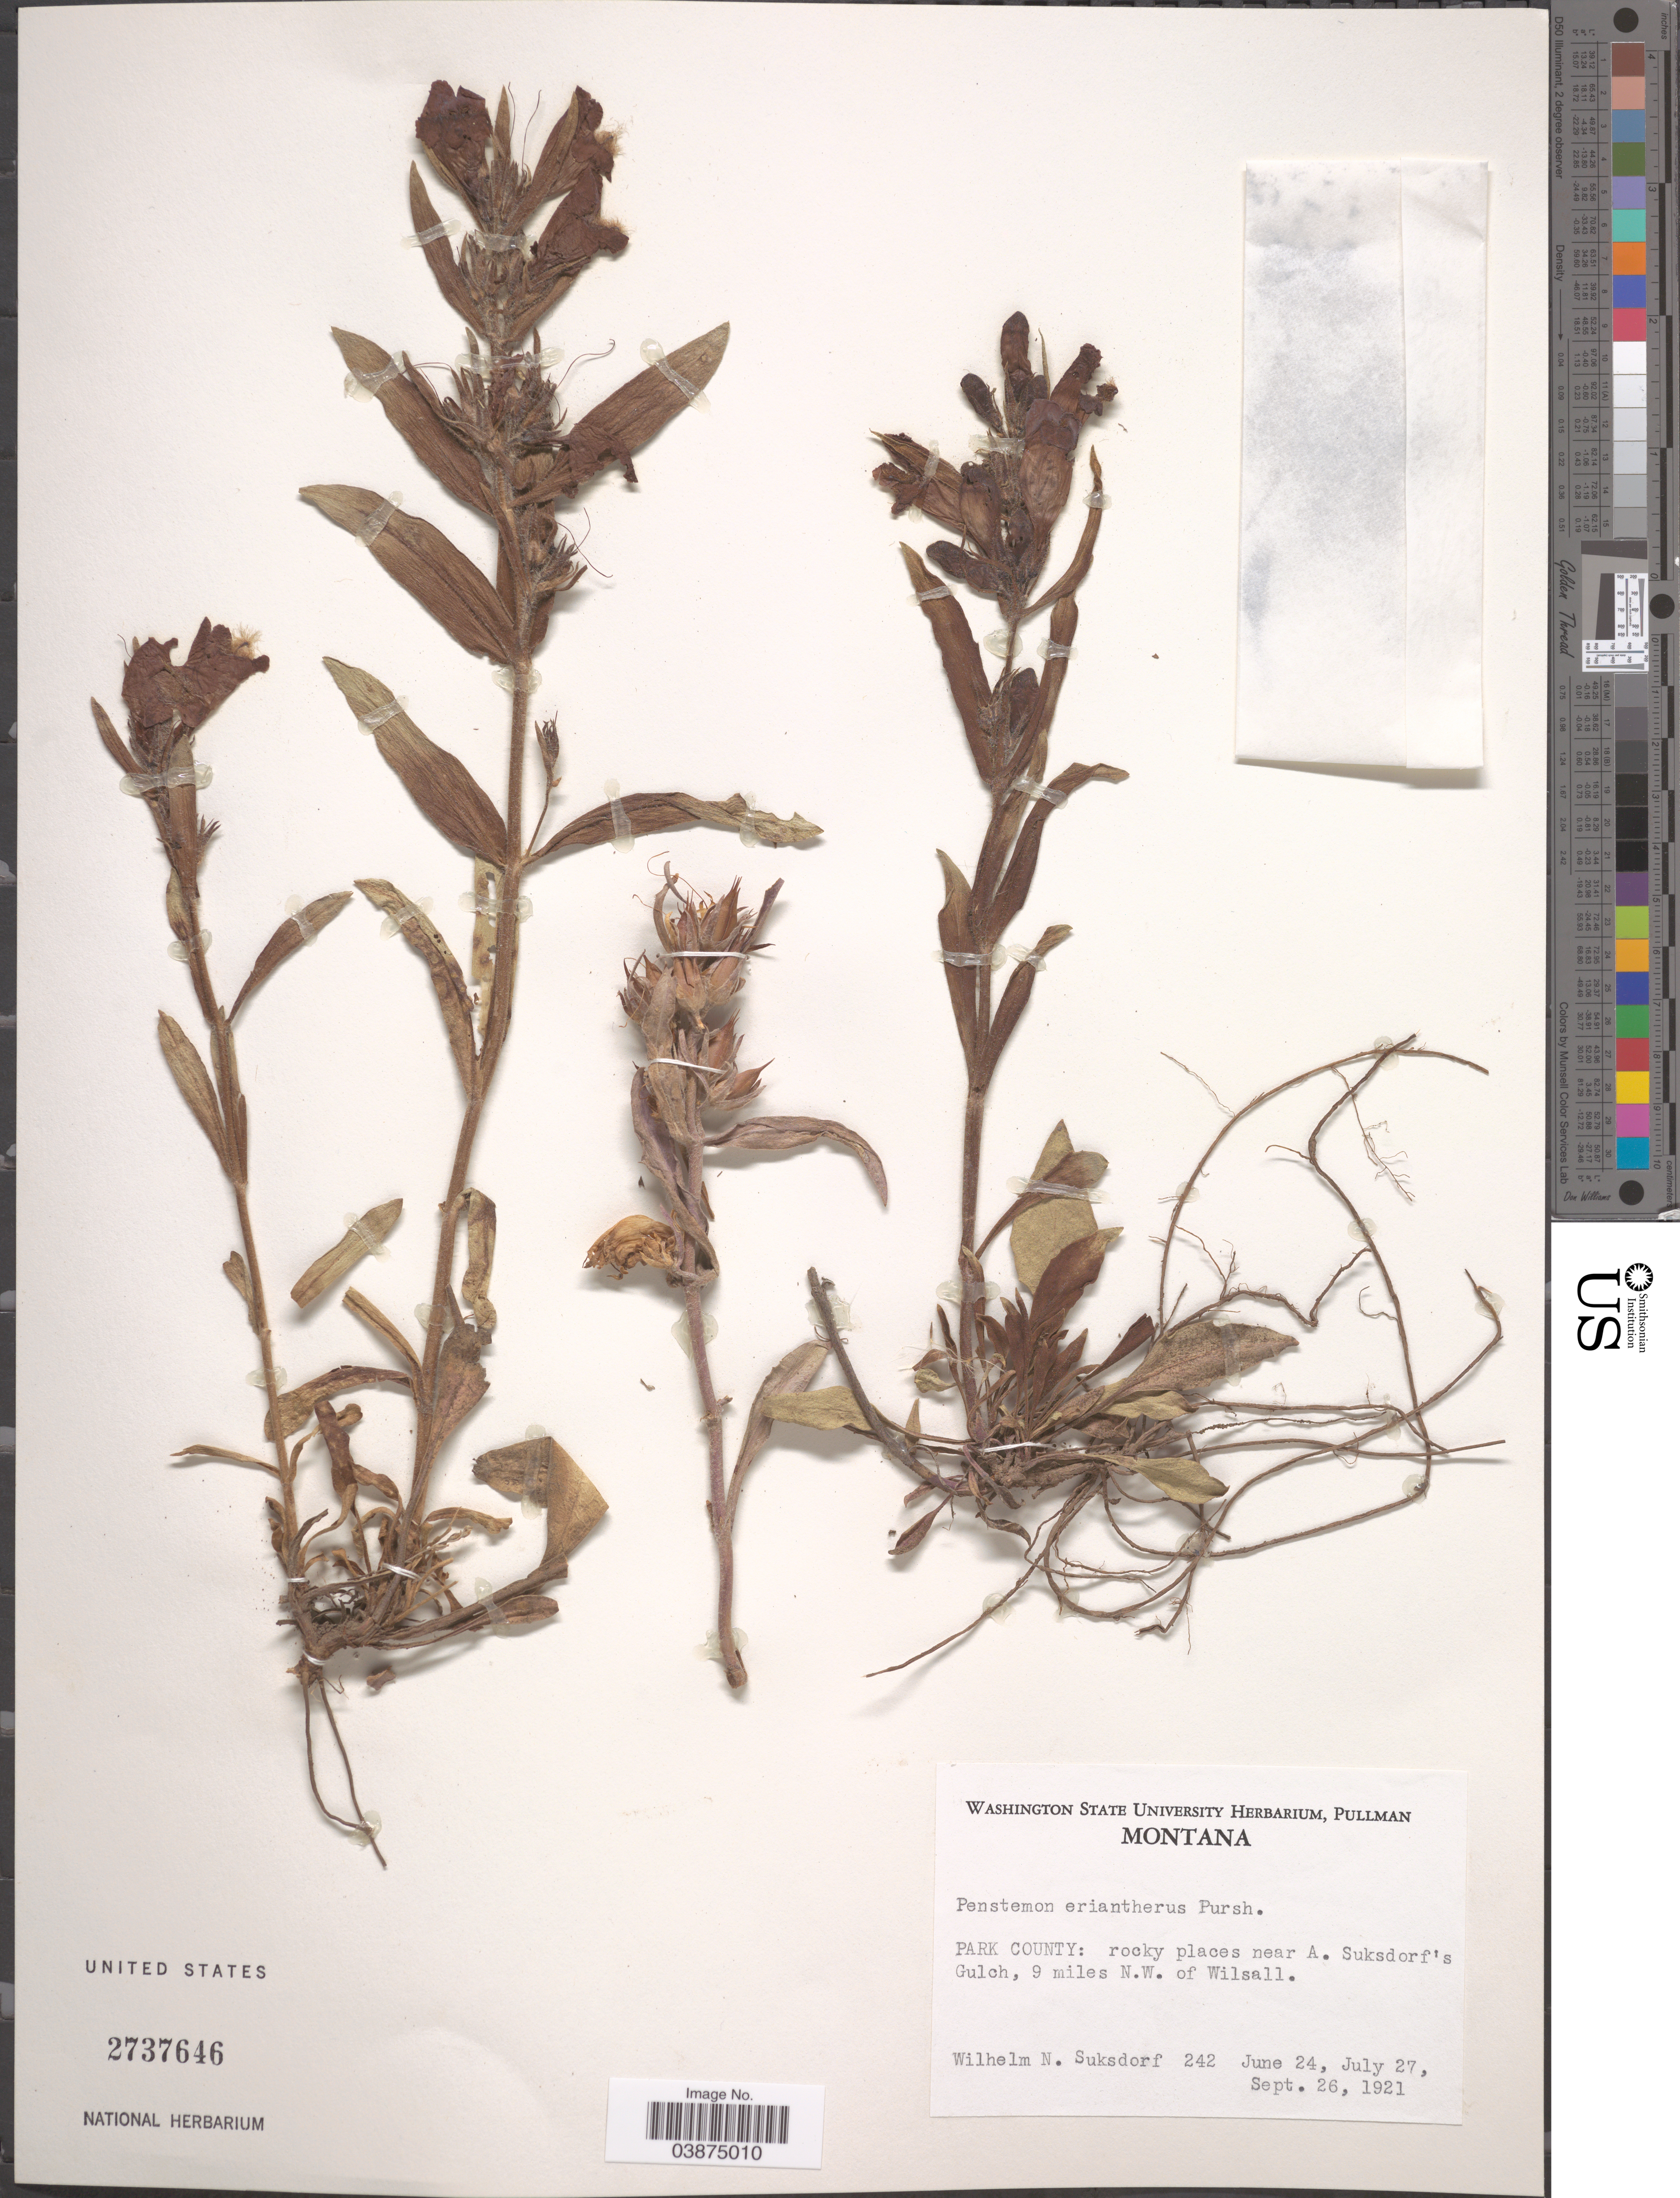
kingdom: Plantae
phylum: Tracheophyta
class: Magnoliopsida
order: Lamiales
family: Plantaginaceae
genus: Penstemon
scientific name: Penstemon eriantherus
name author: Pursh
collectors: W. N. Suksdorf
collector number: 242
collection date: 1921-06-24/1921-09-26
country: United States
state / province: Montana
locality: Park County: near A. Suksdorf's Gulch, 9 miles N.W. of Wilsall.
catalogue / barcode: US 2737646